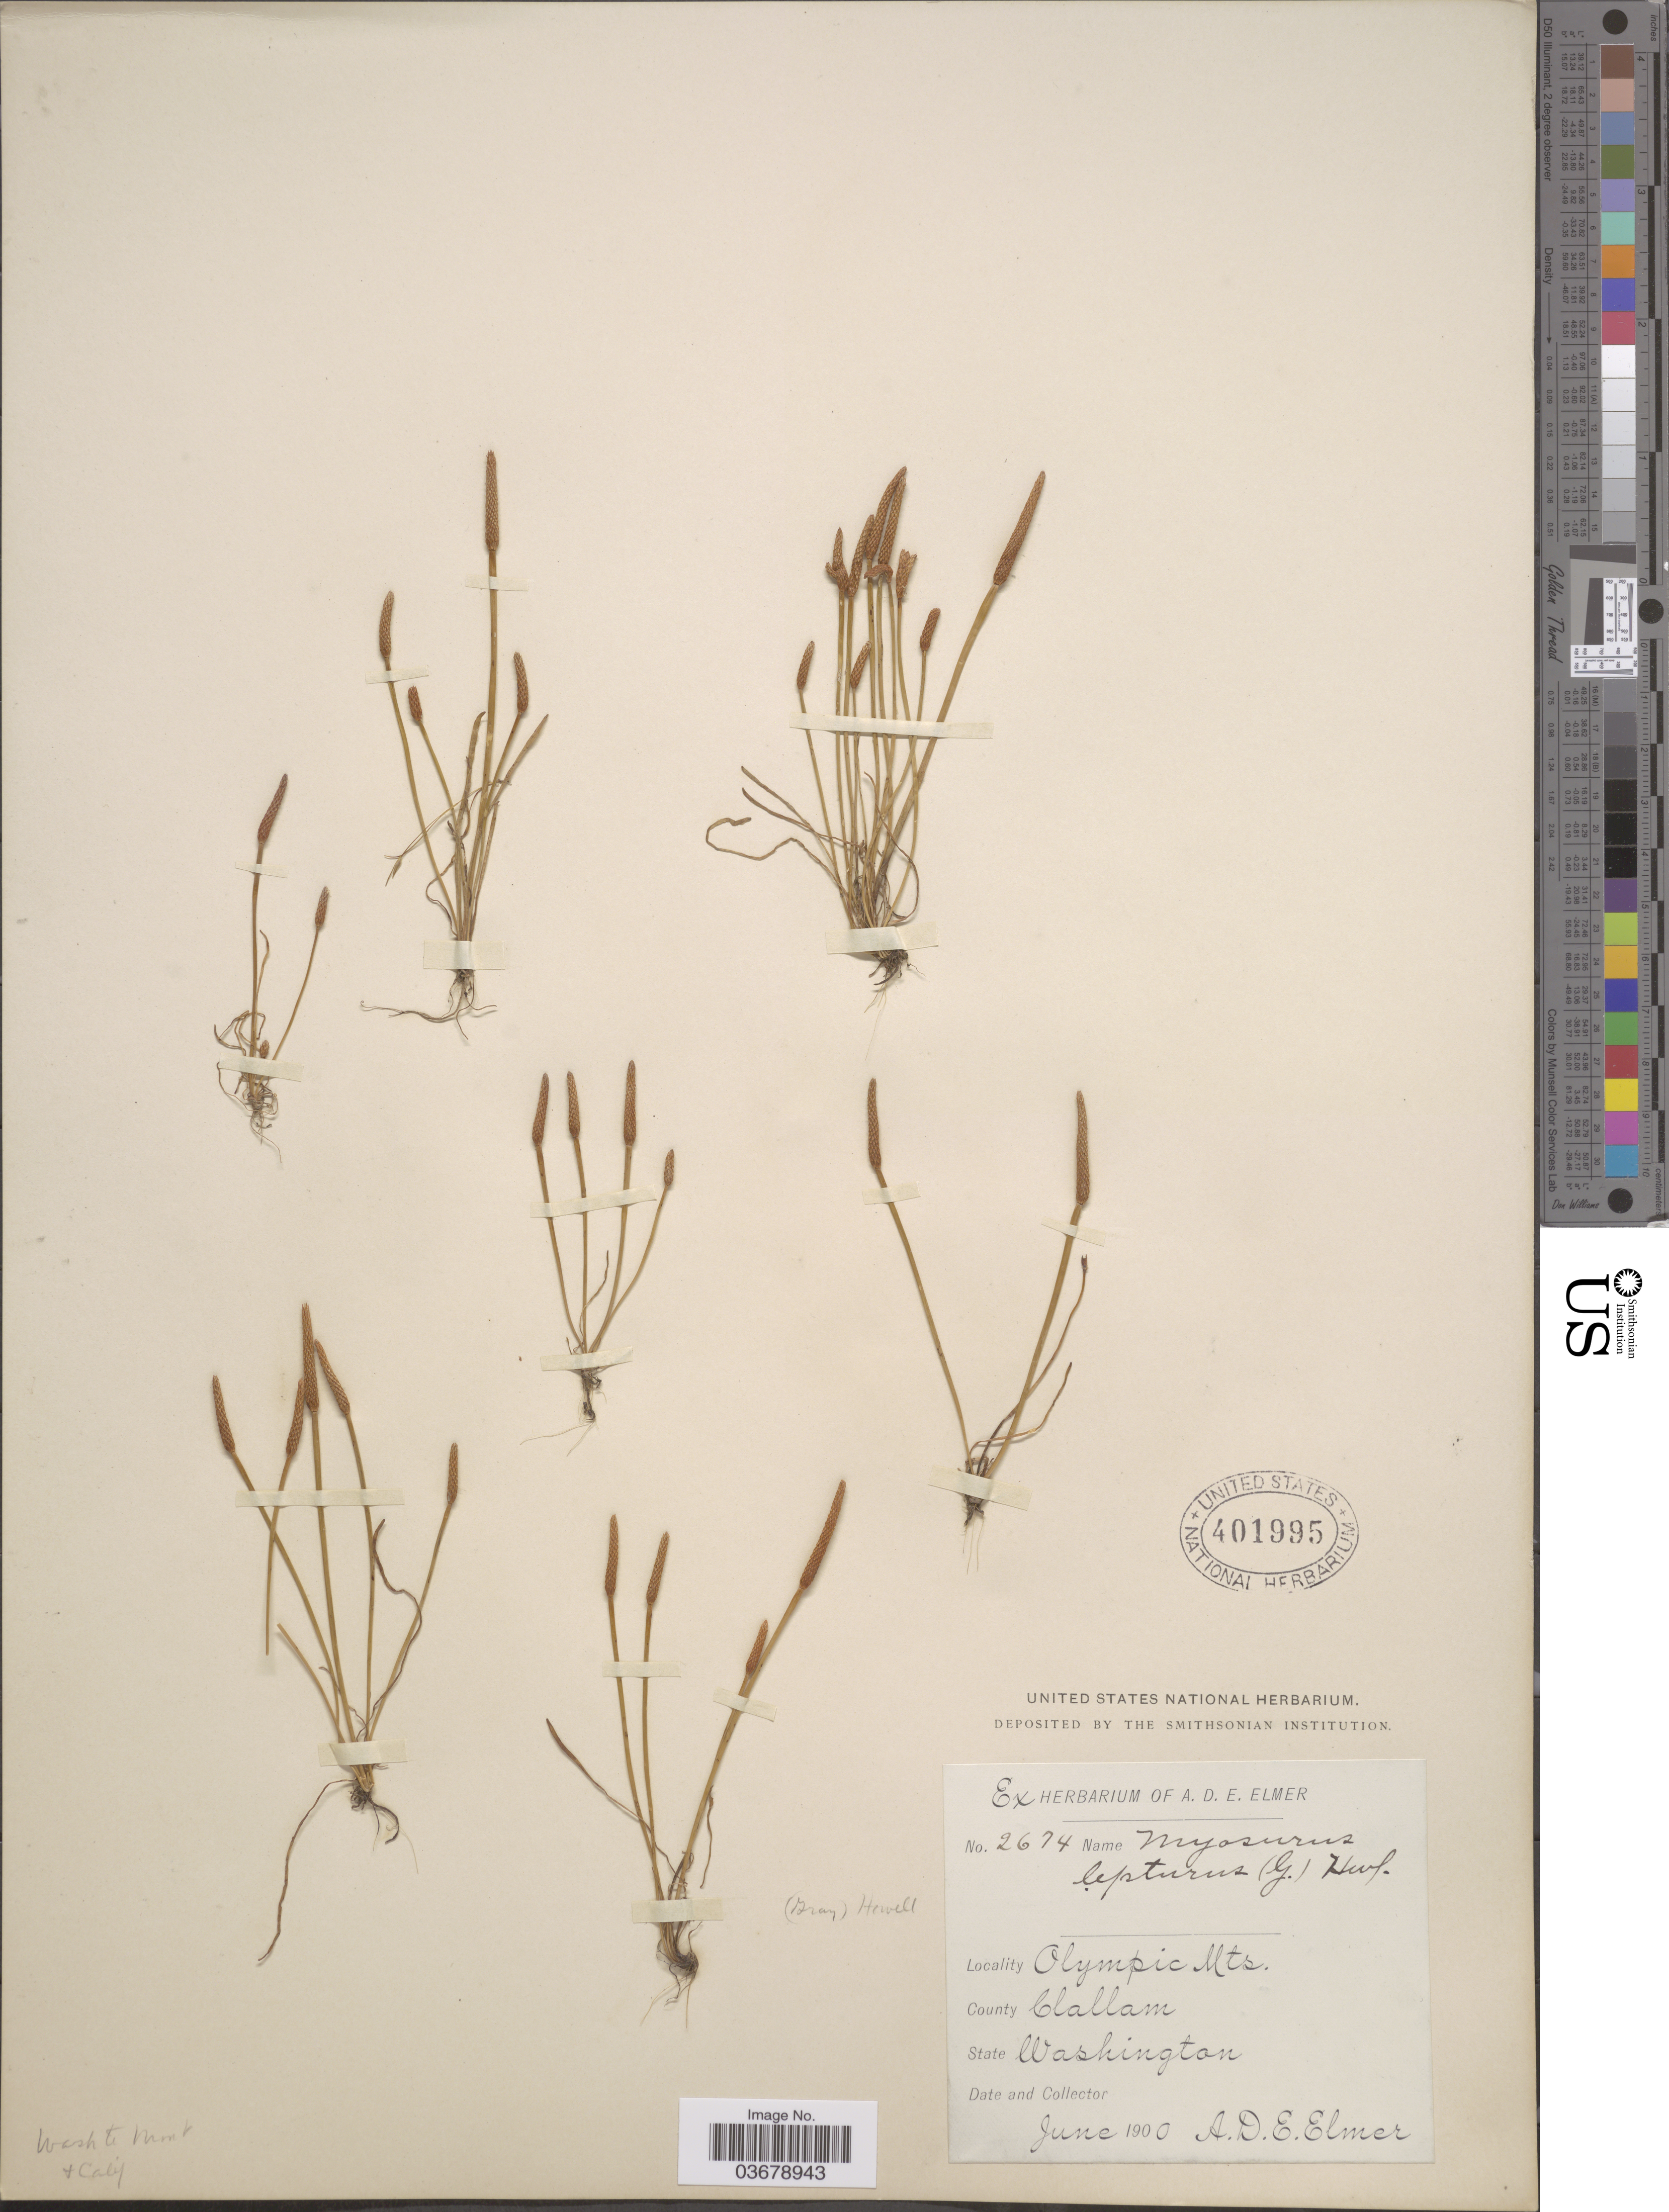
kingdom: Plantae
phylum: Tracheophyta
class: Magnoliopsida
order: Ranunculales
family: Ranunculaceae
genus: Myosurus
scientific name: Myosurus lepturus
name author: (A. Gray) Howell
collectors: A. D. E. Elmer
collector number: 2674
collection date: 1900-06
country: United States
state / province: Washington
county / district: Clallam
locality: Olympic Mts. County Clallam.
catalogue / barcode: US 401995